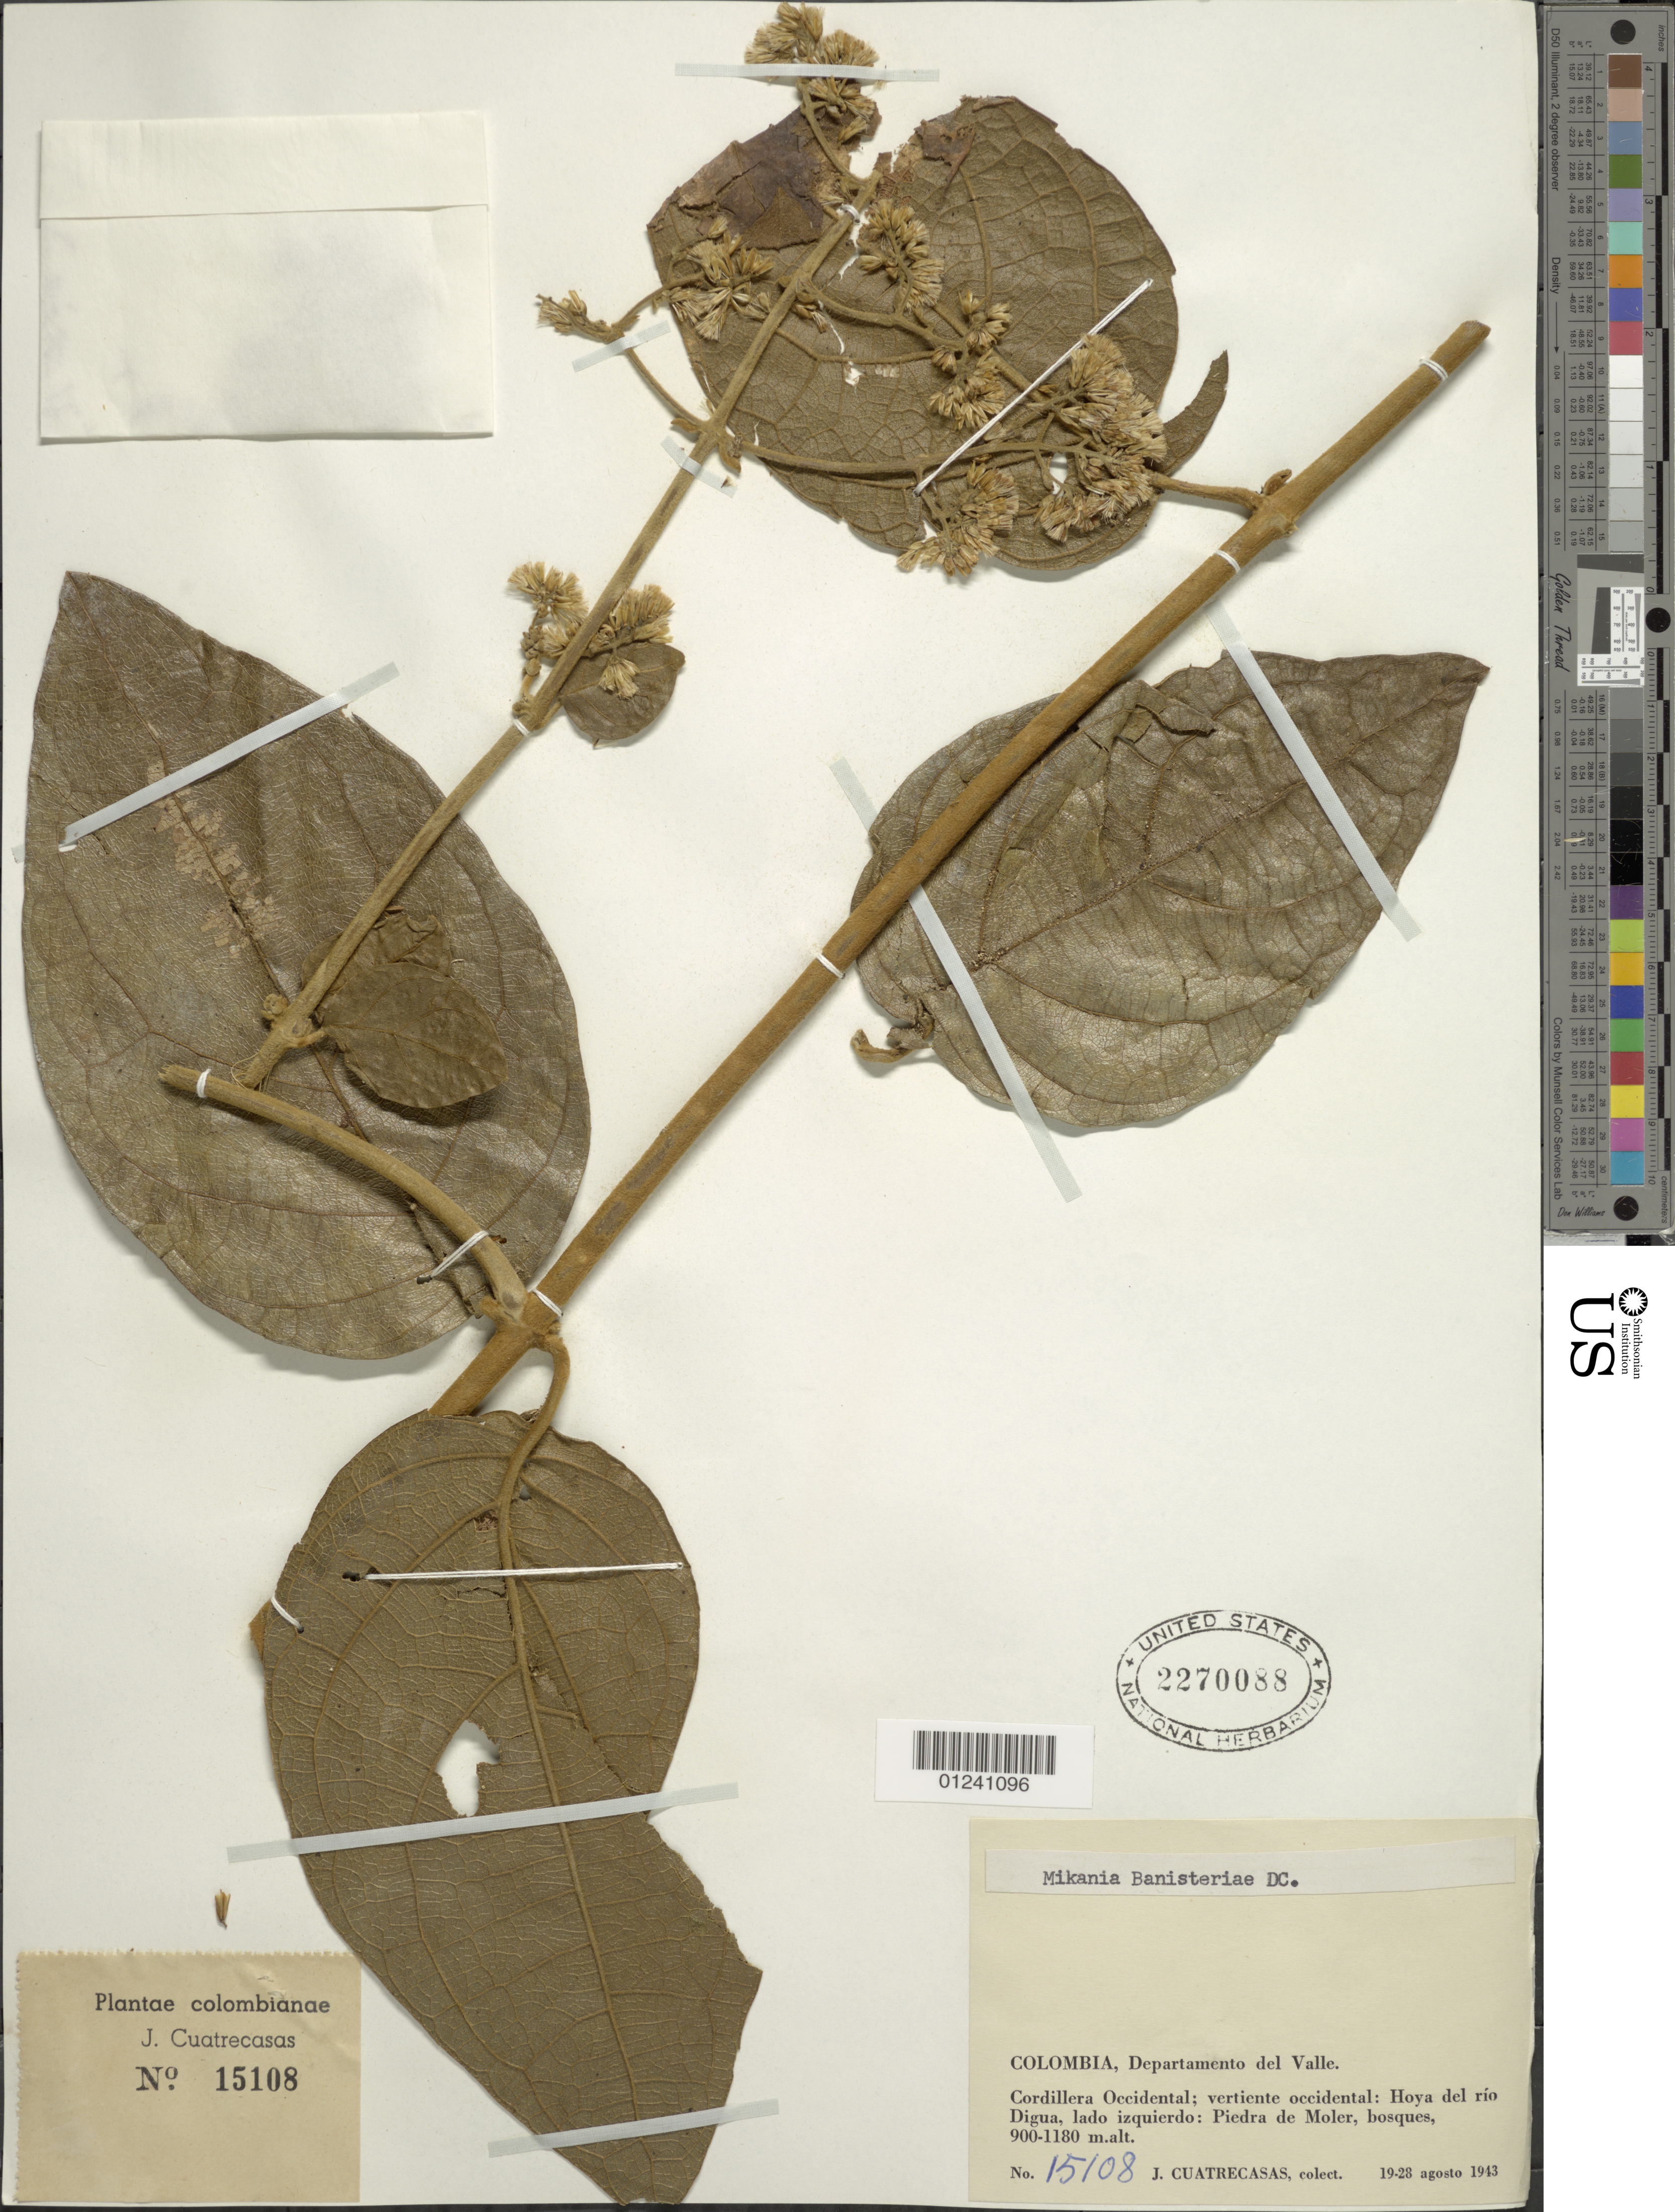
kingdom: Plantae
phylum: Tracheophyta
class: Magnoliopsida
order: Asterales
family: Asteraceae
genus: Mikania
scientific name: Mikania banisteriae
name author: DC.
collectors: J. Cuatrecasas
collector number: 15108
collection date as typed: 19 Aug 1943 to 28 Aug 1943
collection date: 1943-08-19/1943-08-28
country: Colombia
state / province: Valle del Cauca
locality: Cordillera Occidental, Vertiente Occidental, Hoya del Rio Digua, Lado Izquierdo, Piedra de Moler.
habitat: bosques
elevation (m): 900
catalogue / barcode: US 2270088